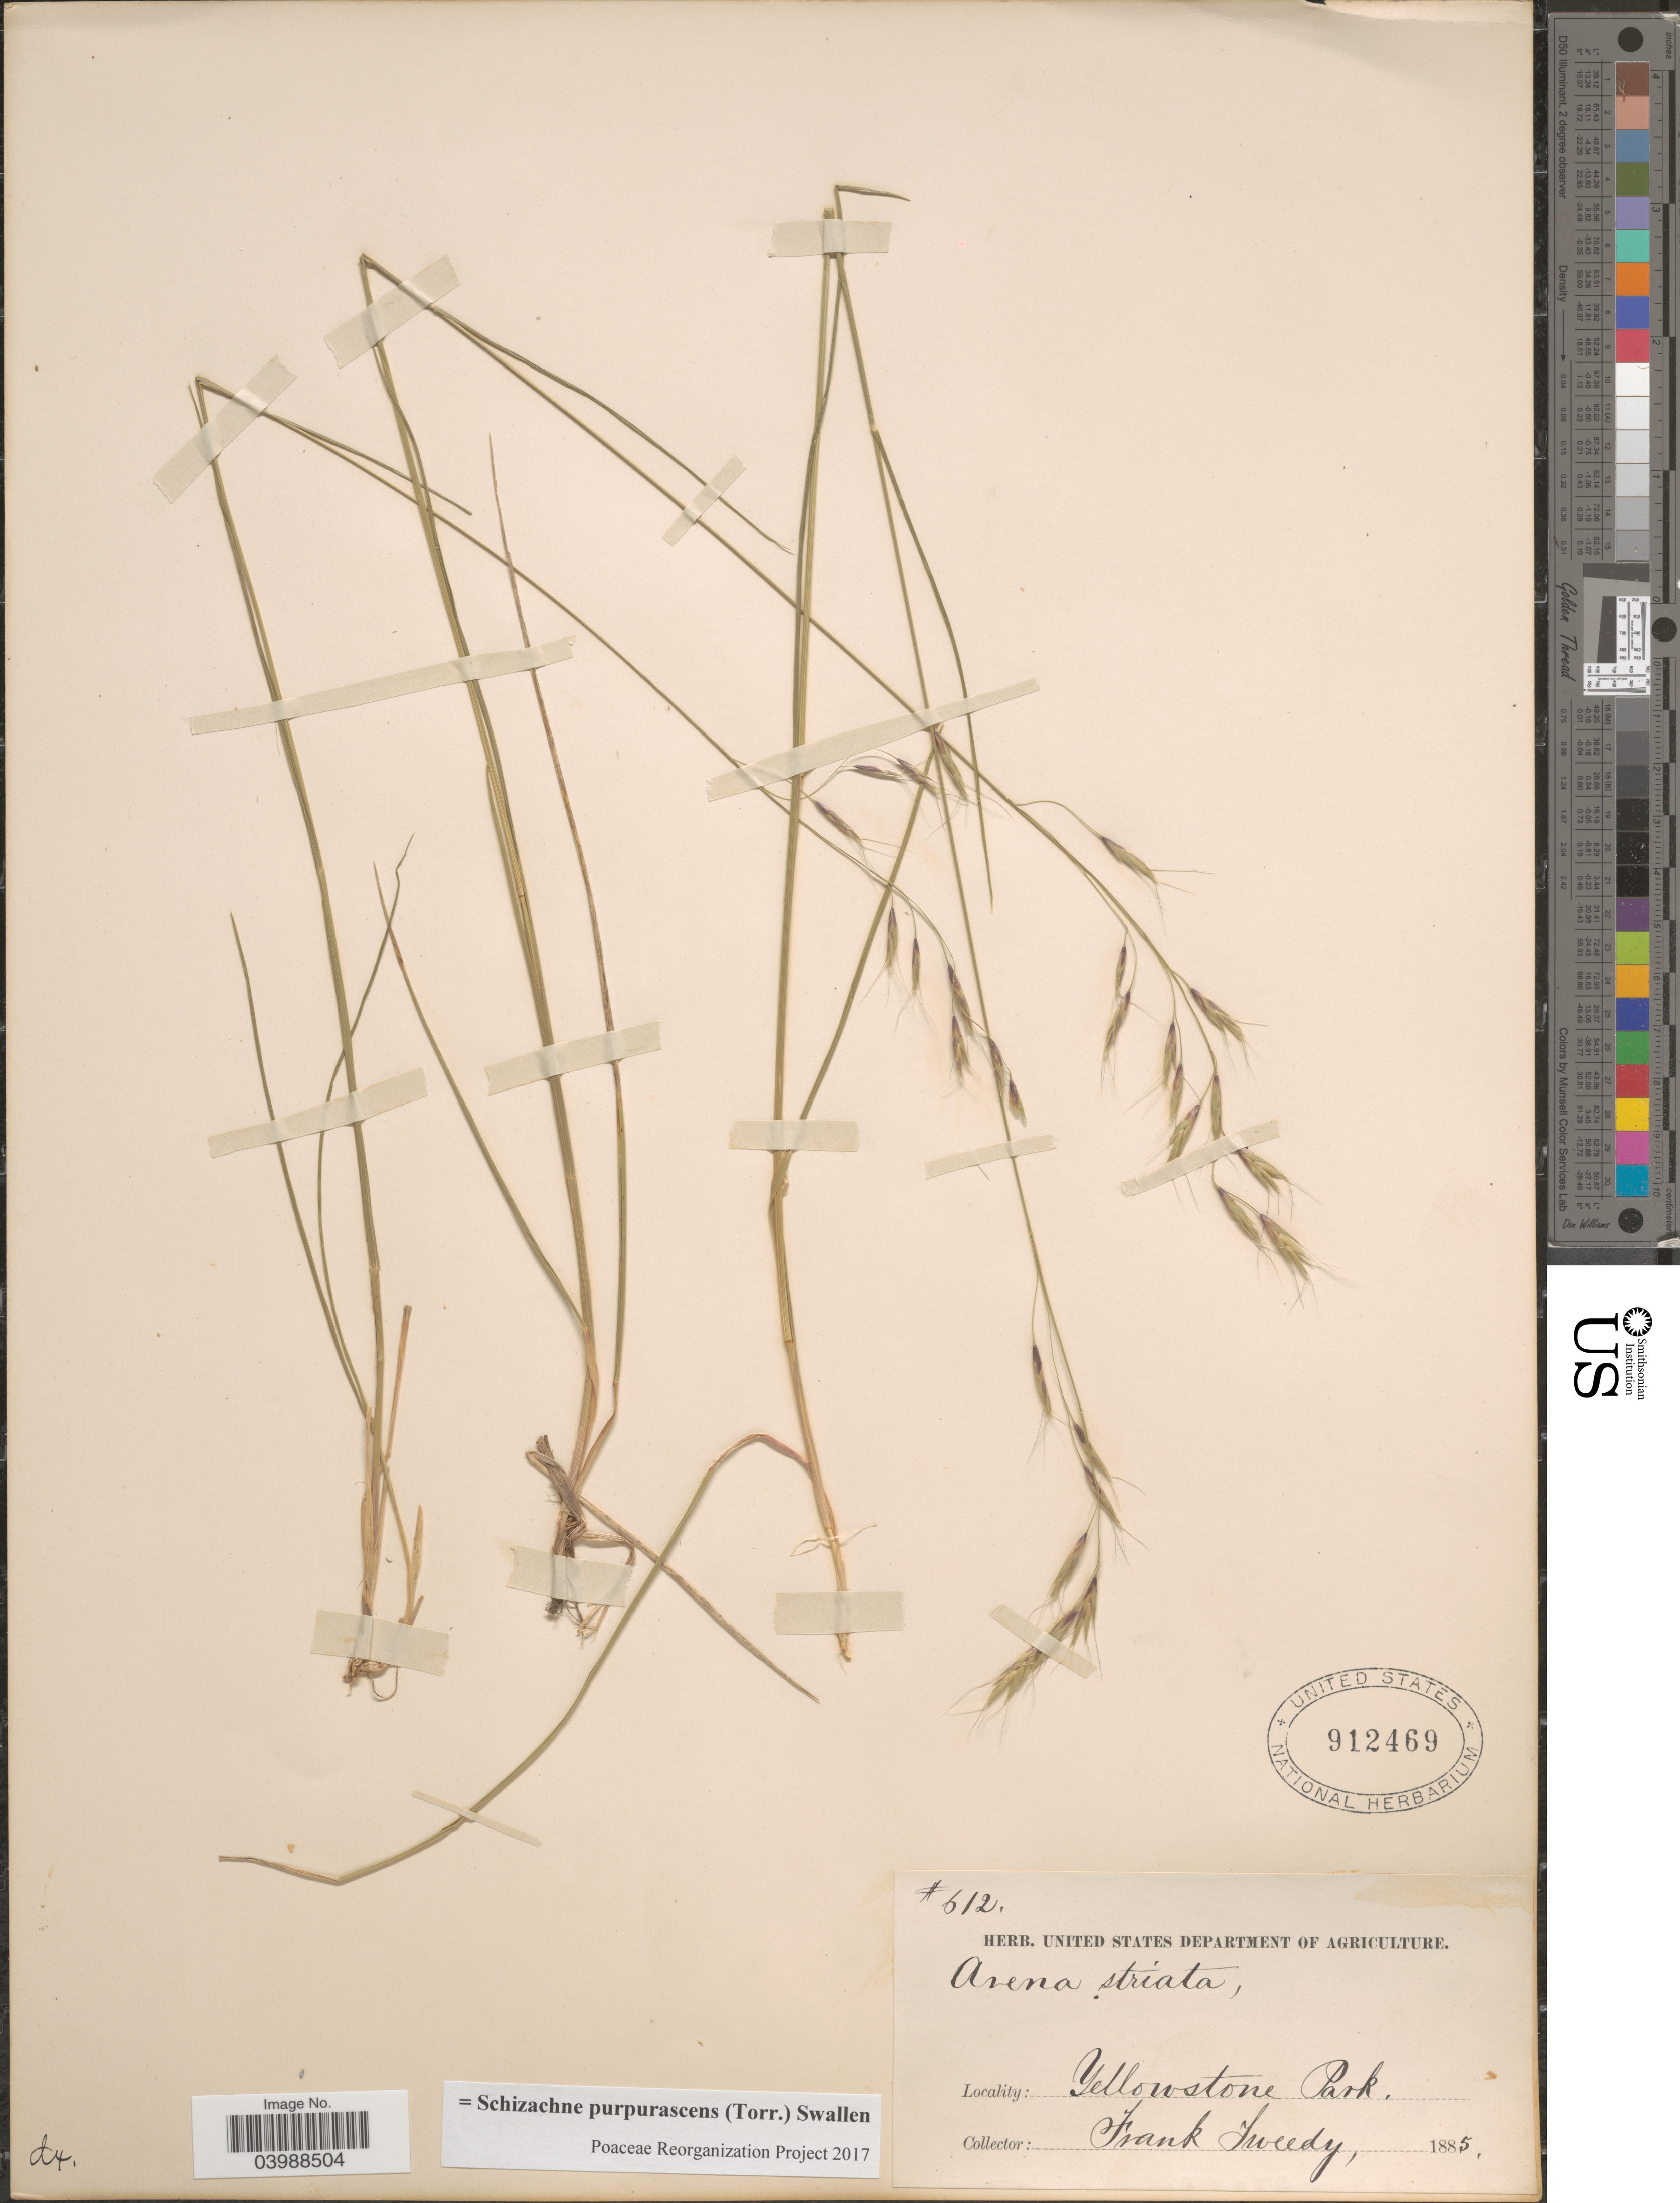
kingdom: Plantae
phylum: Tracheophyta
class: Liliopsida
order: Poales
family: Poaceae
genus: Schizachne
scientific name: Schizachne purpurascens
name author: (Torr.) Swallen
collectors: F. Tweedy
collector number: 612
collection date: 1885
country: United States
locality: Yellowstone Park.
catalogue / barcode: US 912469